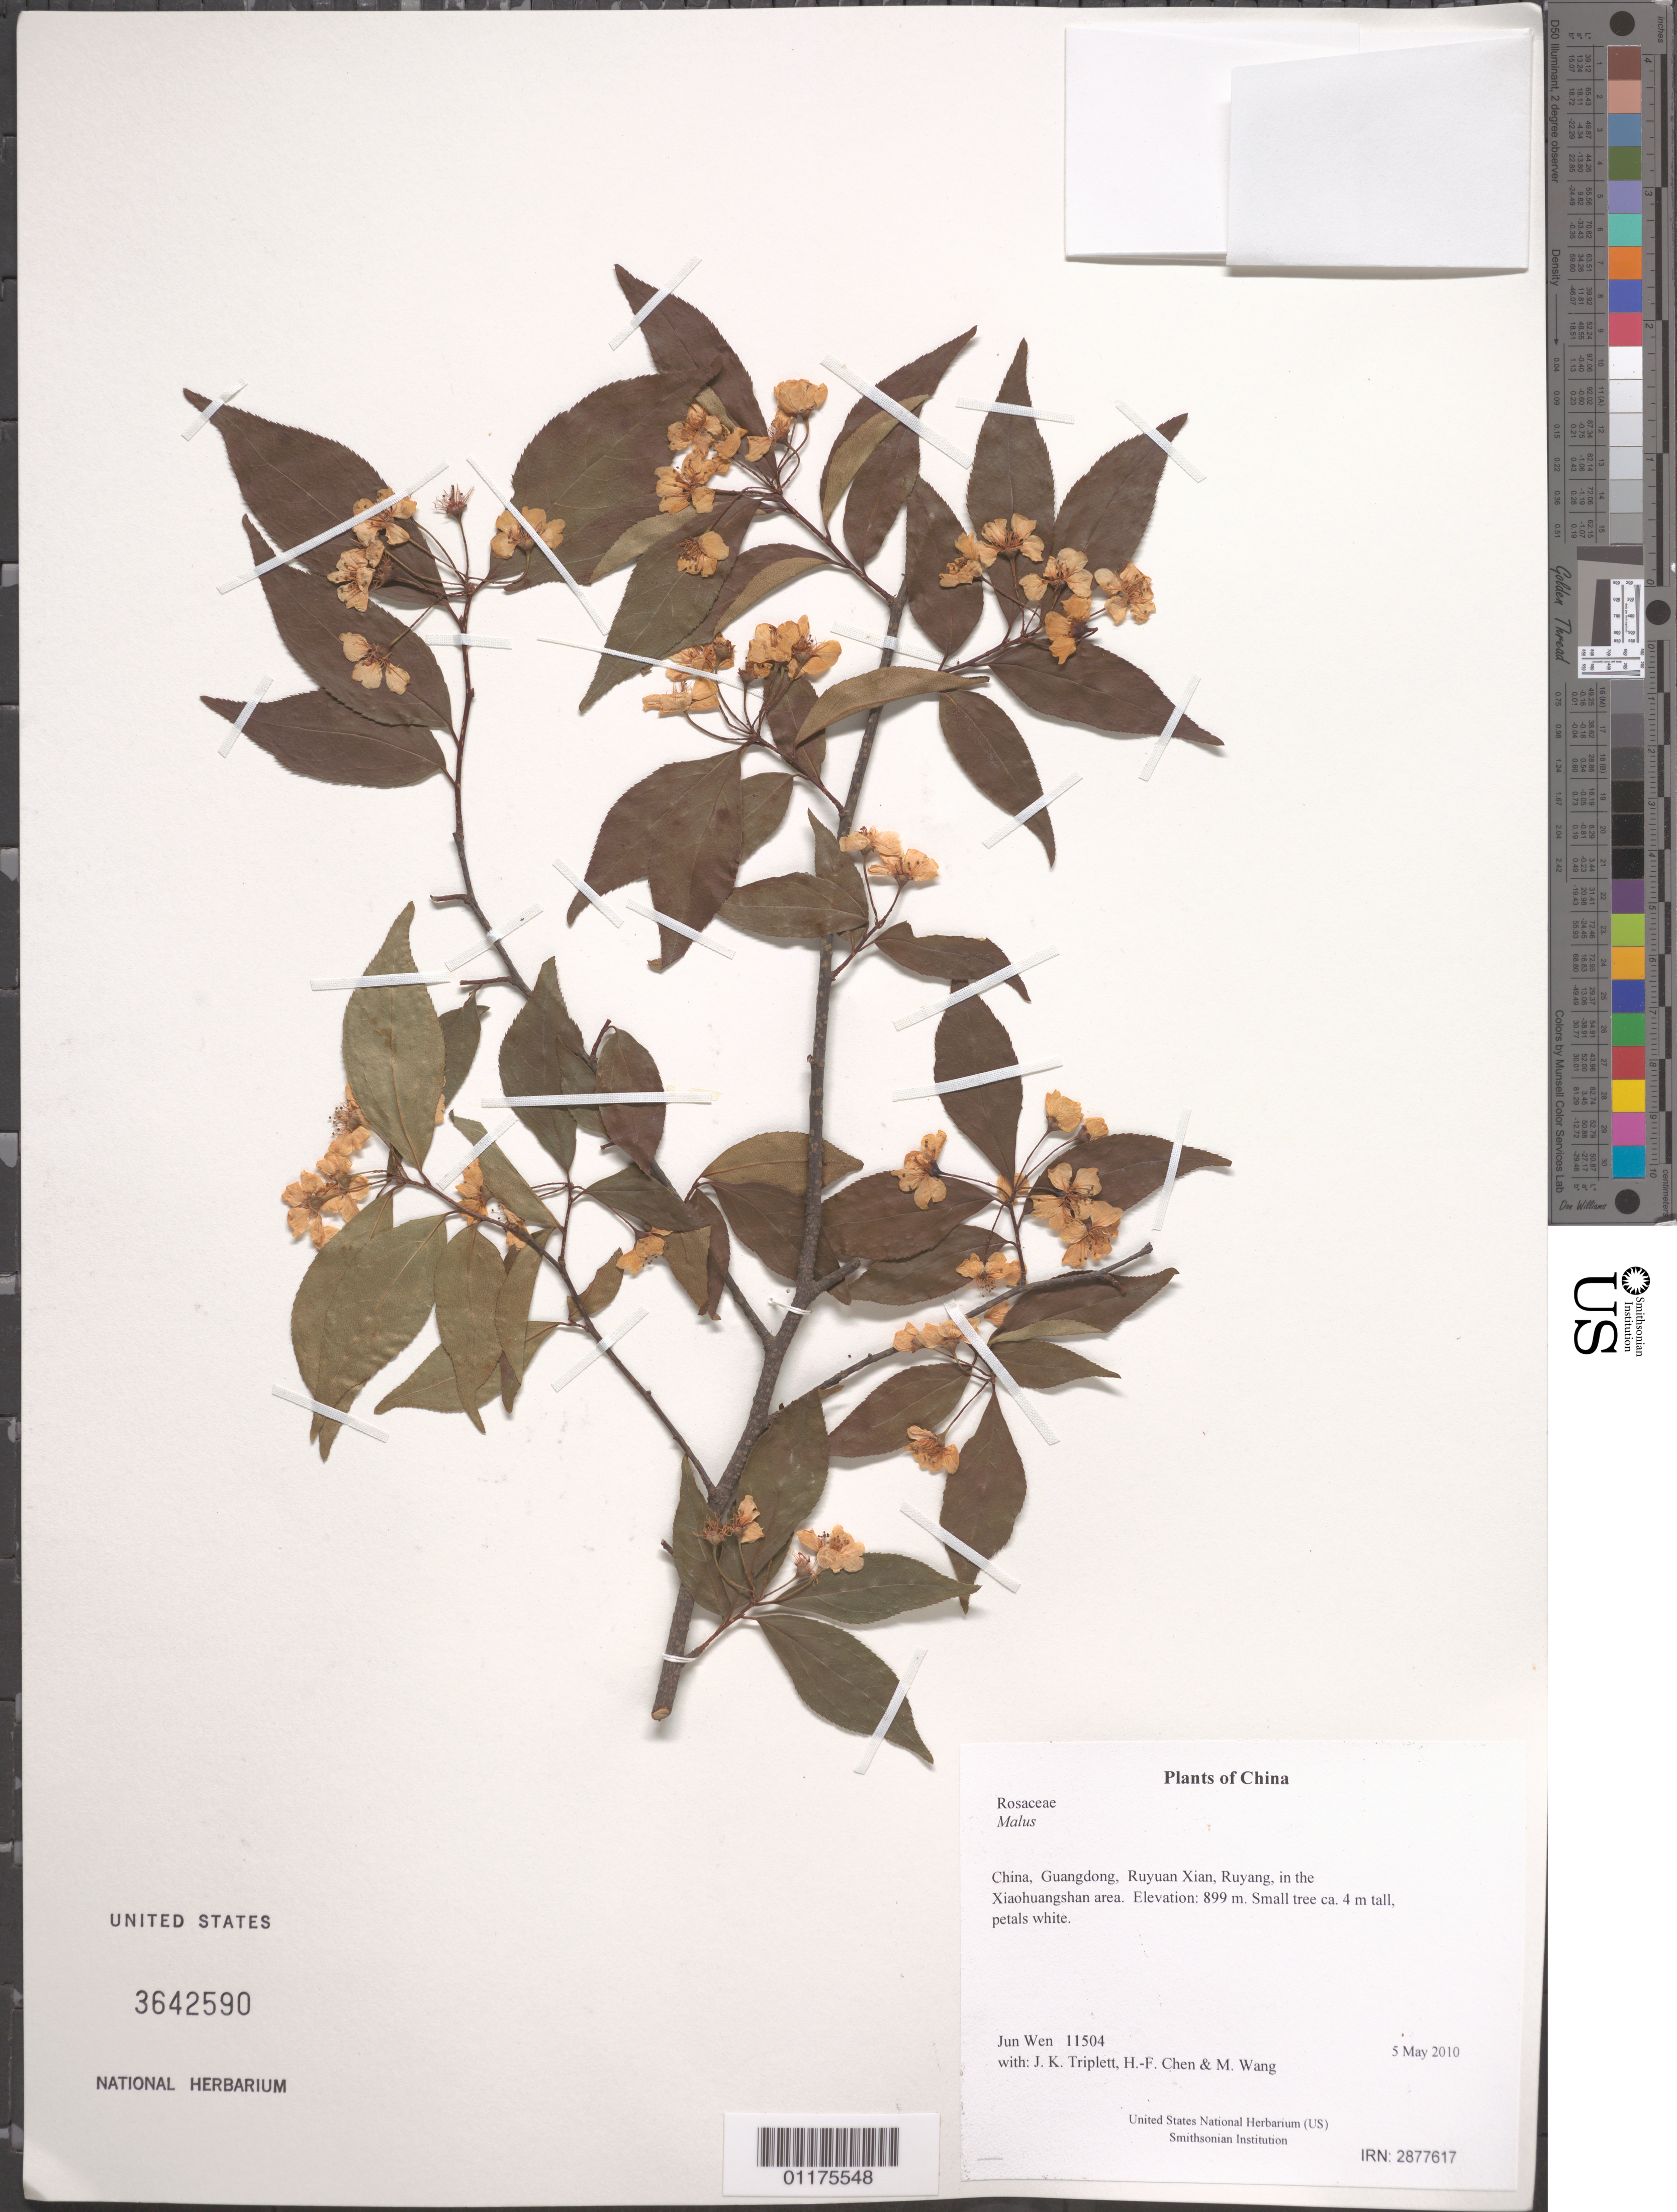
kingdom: Plantae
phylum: Tracheophyta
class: Magnoliopsida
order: Rosales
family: Rosaceae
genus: Malus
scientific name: Malus sp.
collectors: J. Wen, J. K. Triplett, H.-F. Chen & M. Wang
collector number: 11504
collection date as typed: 5 May 2010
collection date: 2010-05-05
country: China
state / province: Guangdong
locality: Ruyuan Xian, Ruyang, in the Xiaohuangshan area.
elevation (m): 899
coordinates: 24 54.721 N, 113 02.326 E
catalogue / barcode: US 3642590